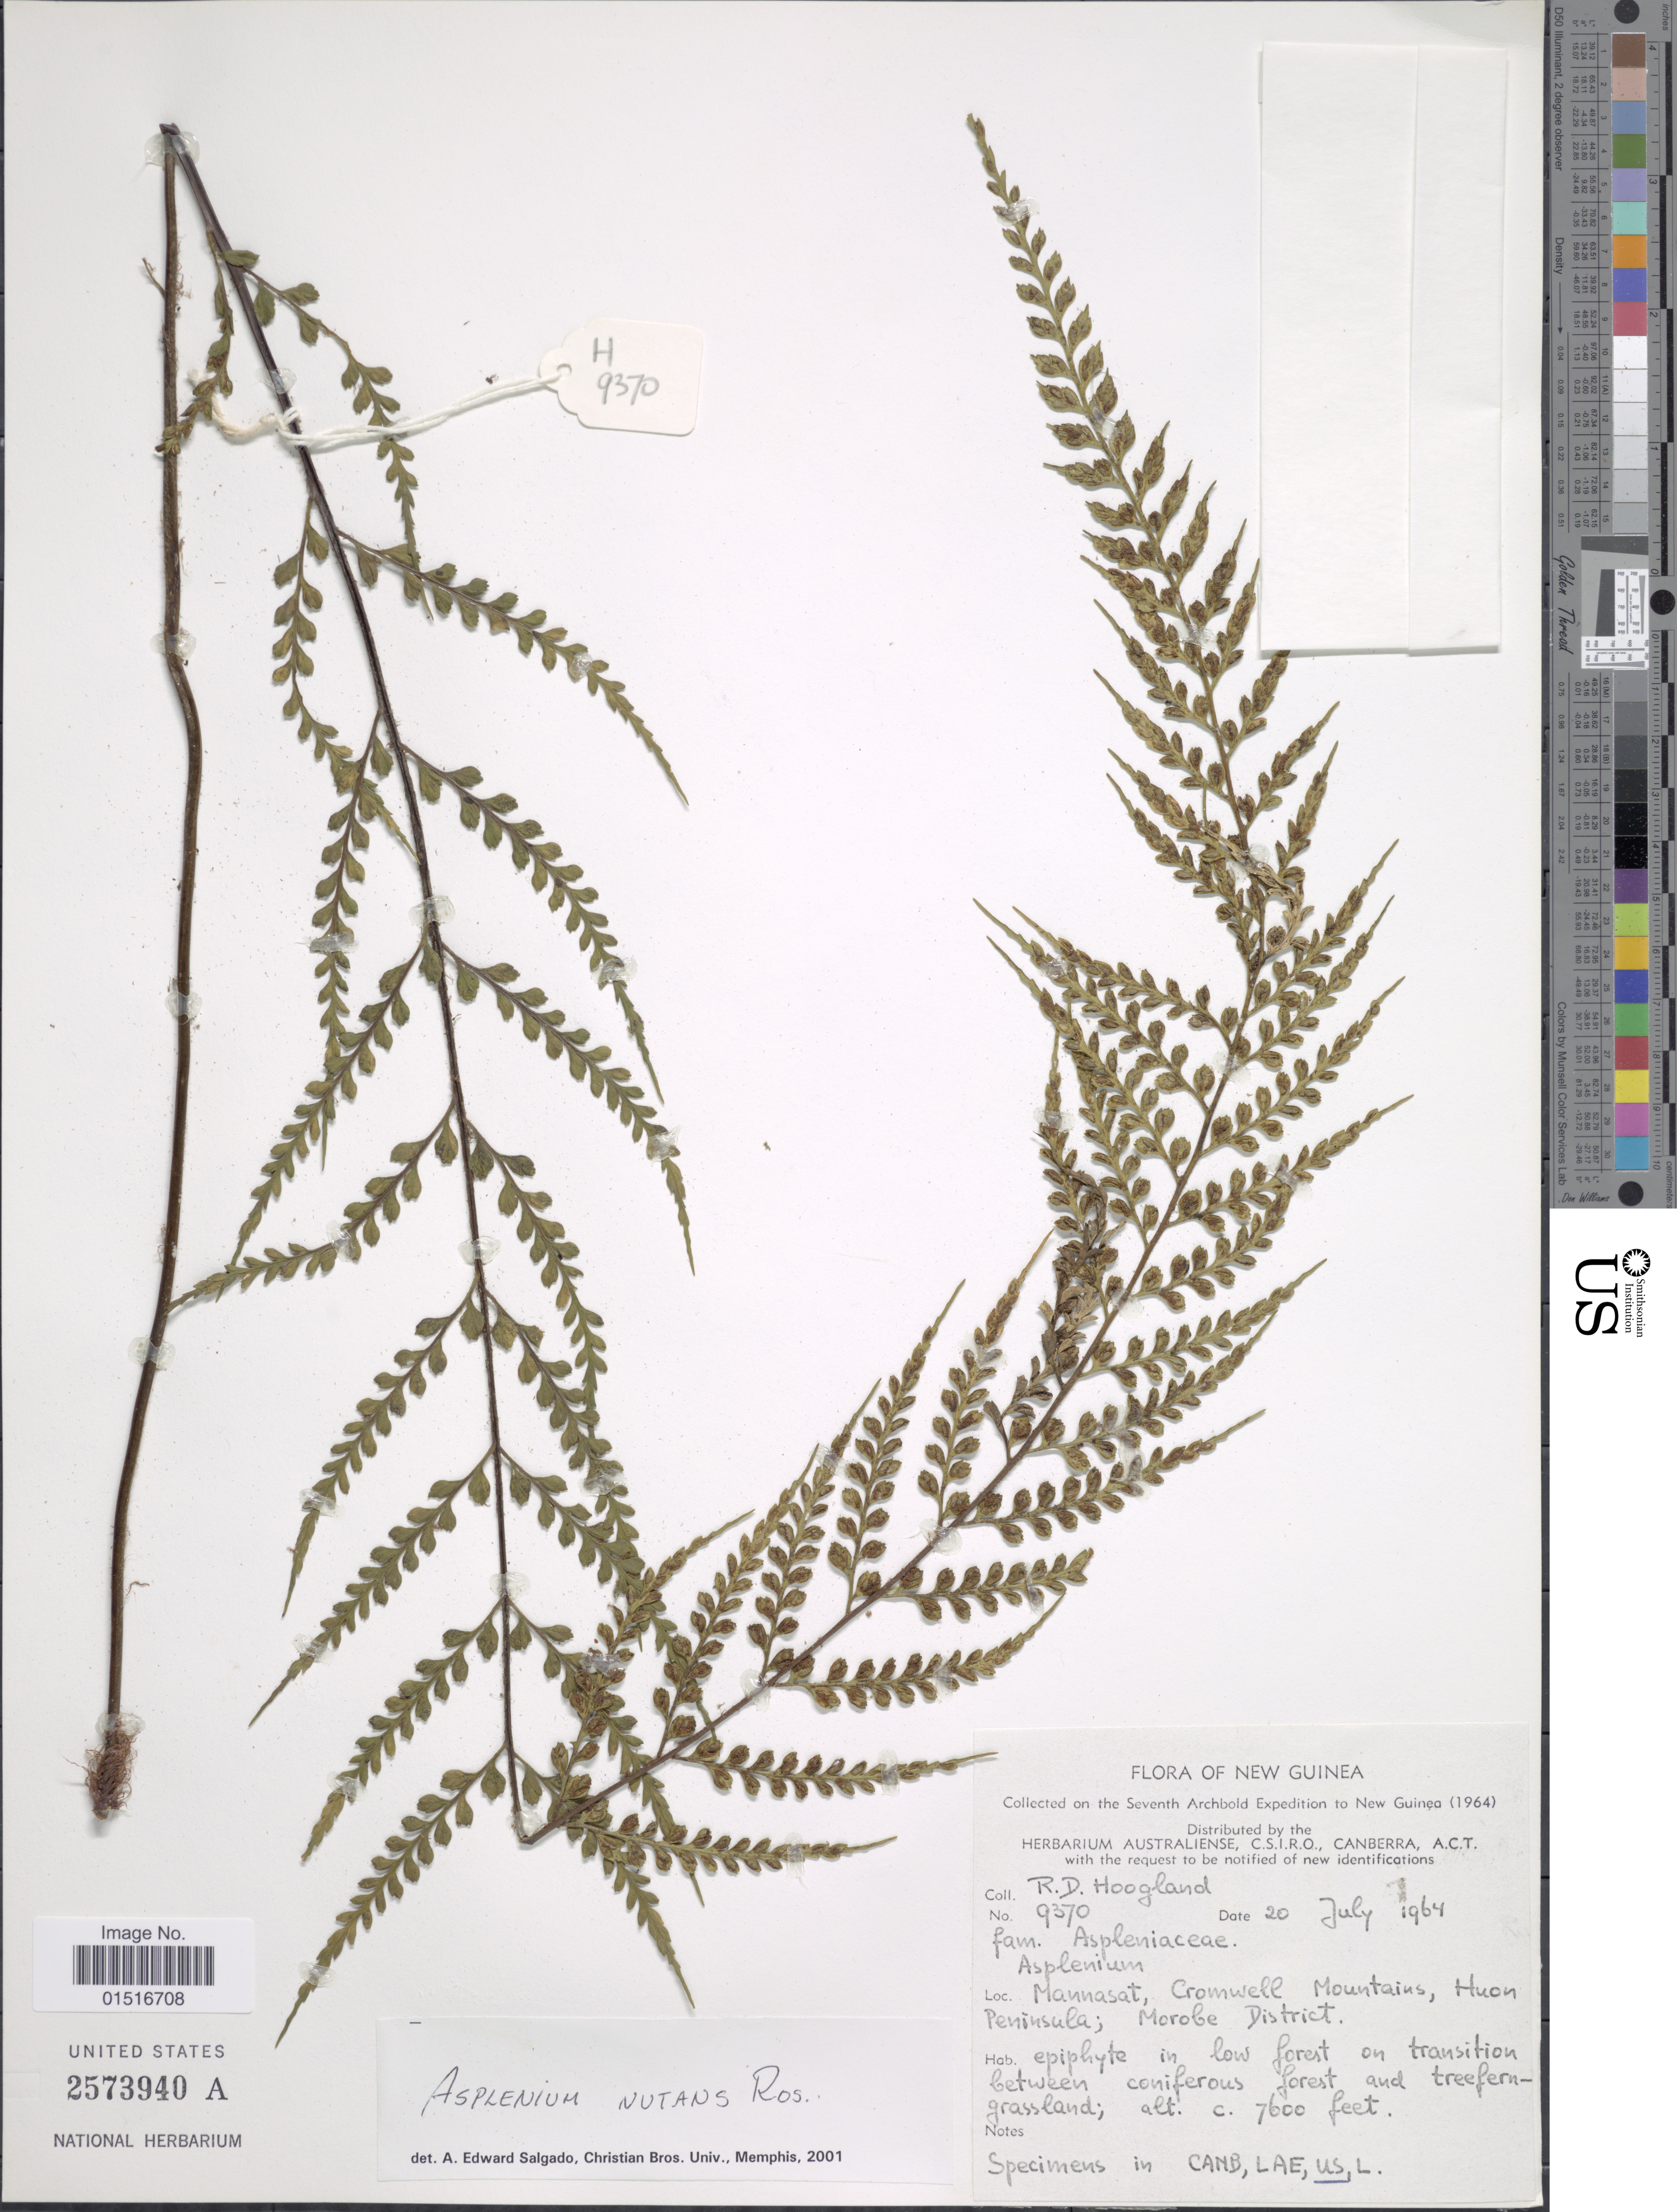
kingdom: Plantae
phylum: Tracheophyta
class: Polypodiopsida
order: Polypodiales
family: Aspleniaceae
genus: Asplenium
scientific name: Asplenium nutans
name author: Rosenst.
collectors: R. D. Hoogland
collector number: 9370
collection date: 1964-07-20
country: Papua New Guinea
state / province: Morobe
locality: Mannasat, Cromwell Mountains, Huon Peninsula; Morobe District, New Guinea.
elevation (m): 2316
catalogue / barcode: US 2573940A